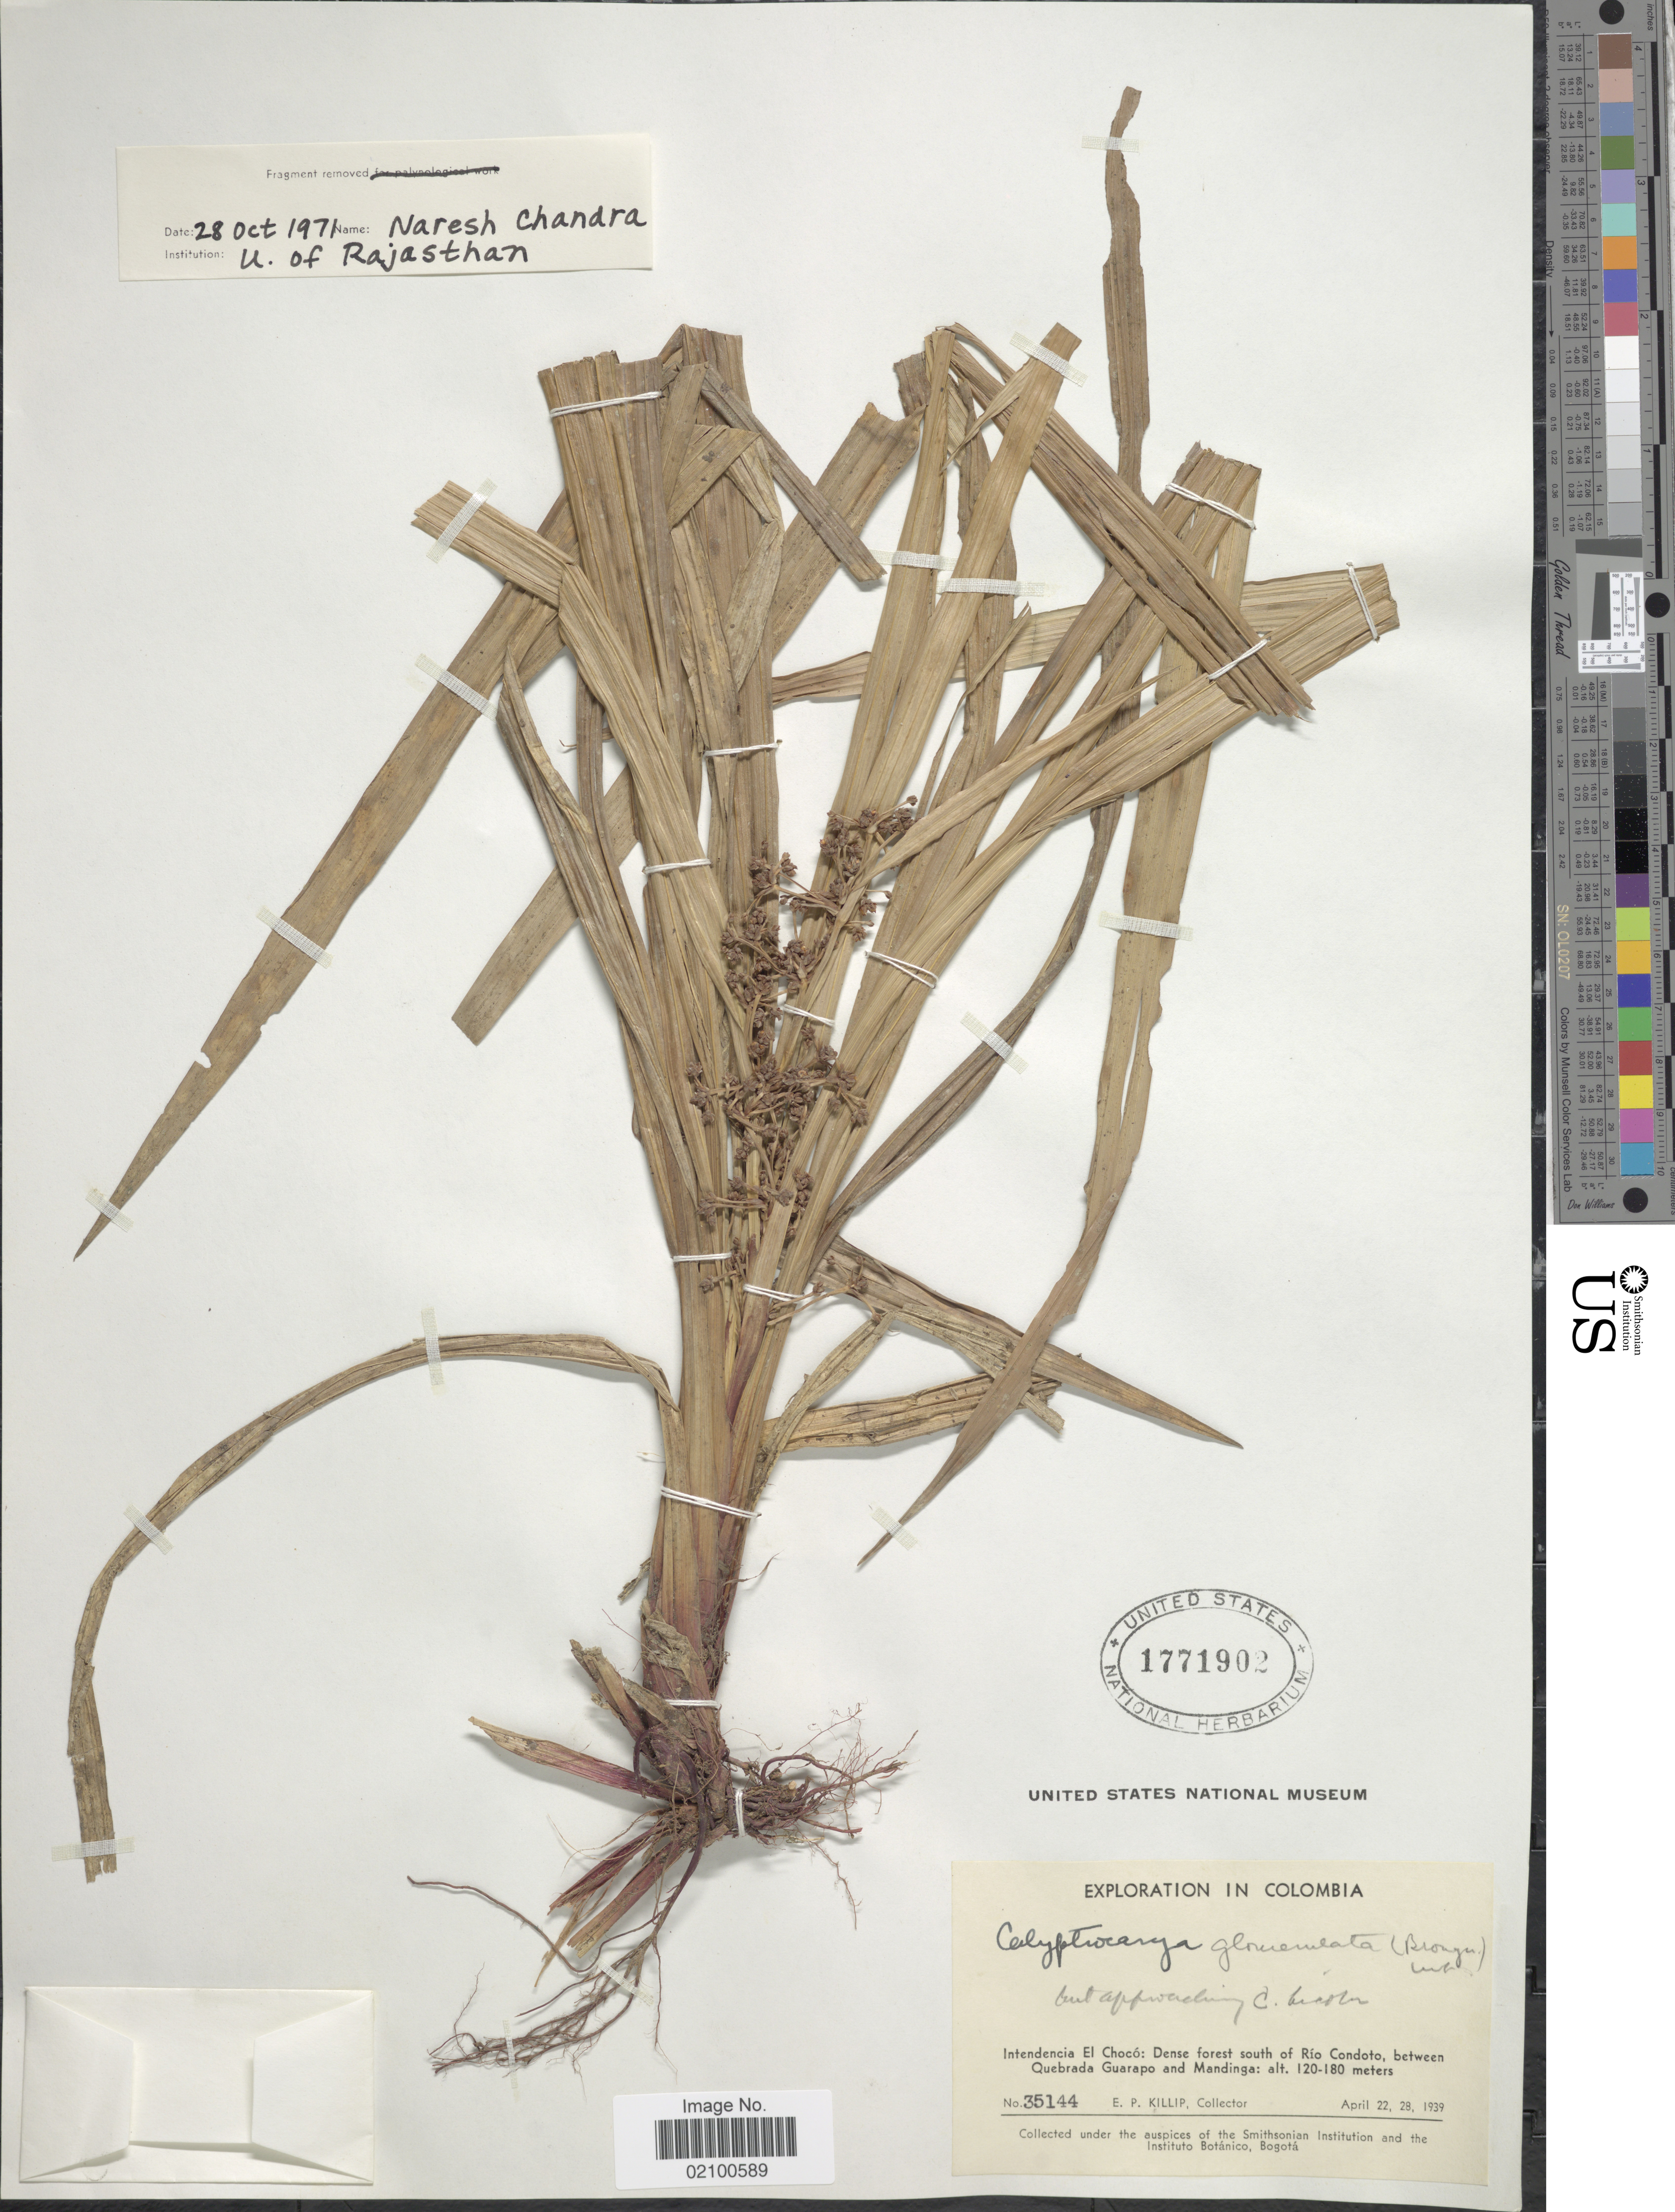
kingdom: Plantae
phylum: Tracheophyta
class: Liliopsida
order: Poales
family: Cyperaceae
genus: Calyptrocarya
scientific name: Calyptrocarya glomerulata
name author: (Brongn.) Urb.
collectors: E. P. Killip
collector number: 35144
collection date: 1939-04-22/1939-04-28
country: Colombia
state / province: Chocó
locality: South of Rio Condoto, between Quebrada Guarapo and Mandinga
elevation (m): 120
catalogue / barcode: US 1771902